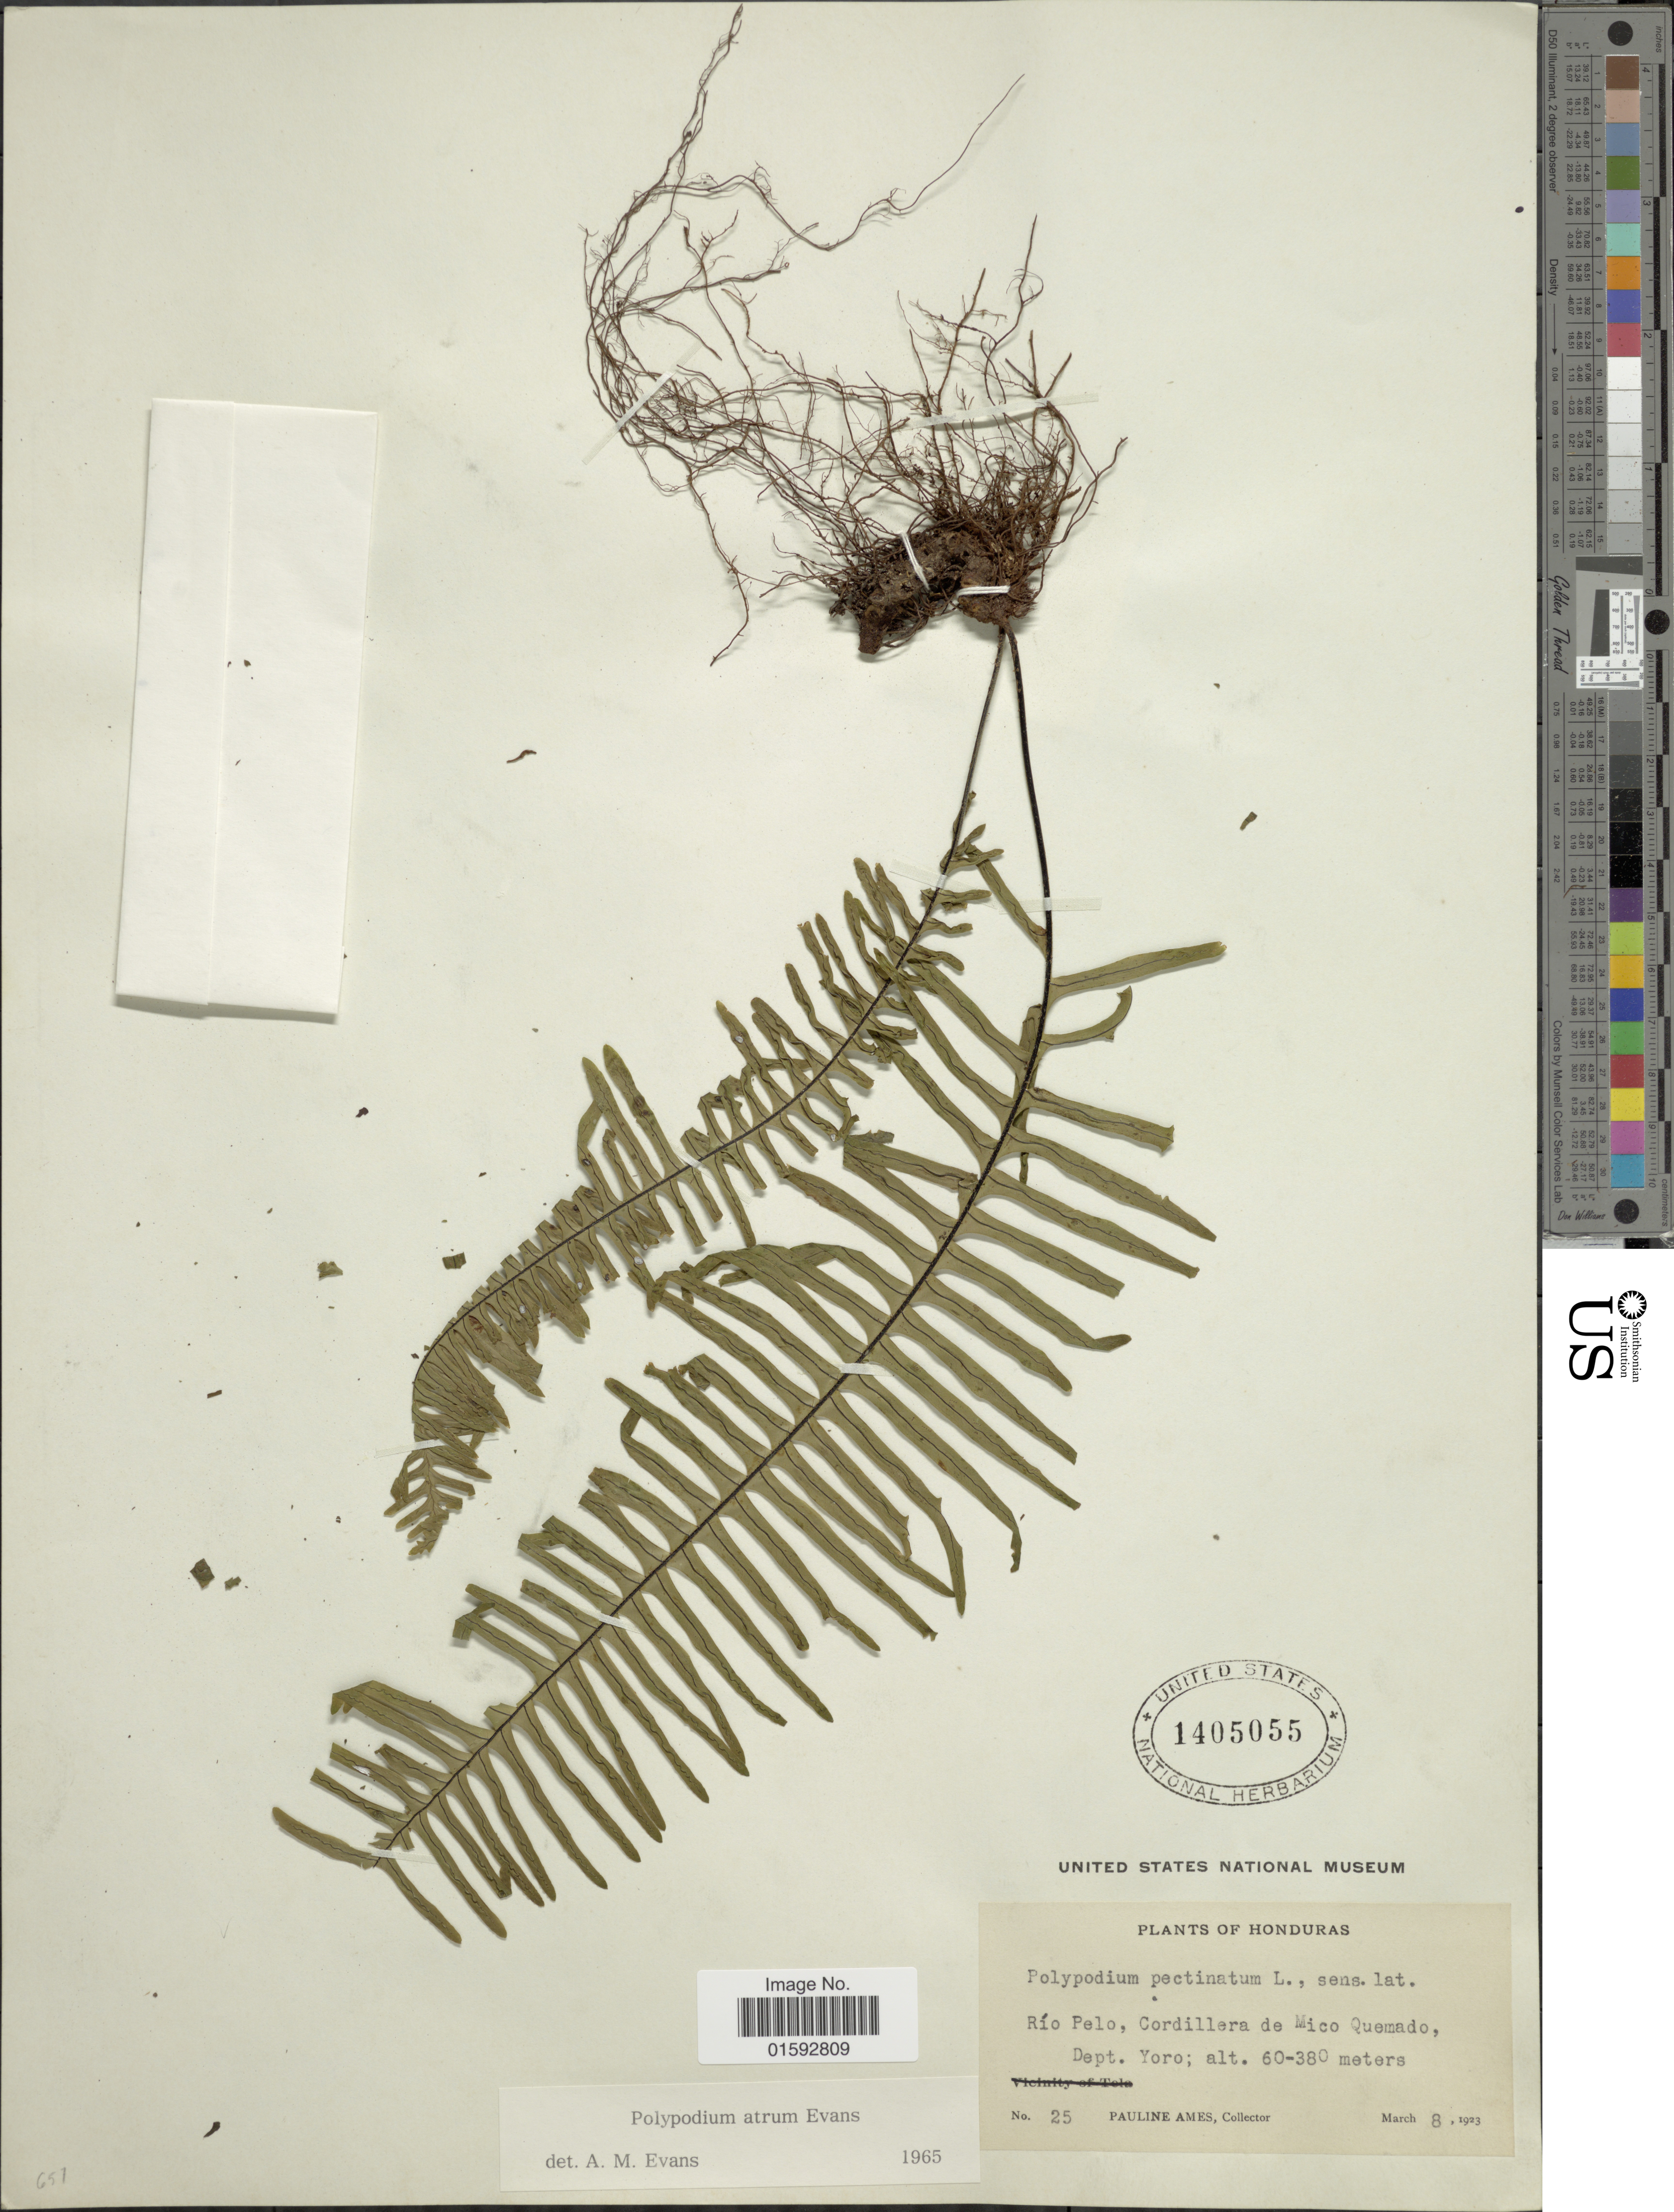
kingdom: Plantae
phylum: Tracheophyta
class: Polypodiopsida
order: Polypodiales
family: Polypodiaceae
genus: Pecluma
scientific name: Pecluma atra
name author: (Rosenst.) M.G. Price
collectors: P. Ames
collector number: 25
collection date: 1923-03-08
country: Honduras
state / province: Yoro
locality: Río Pelo, Cordillera de Mico Quemado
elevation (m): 60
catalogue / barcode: US 1405055